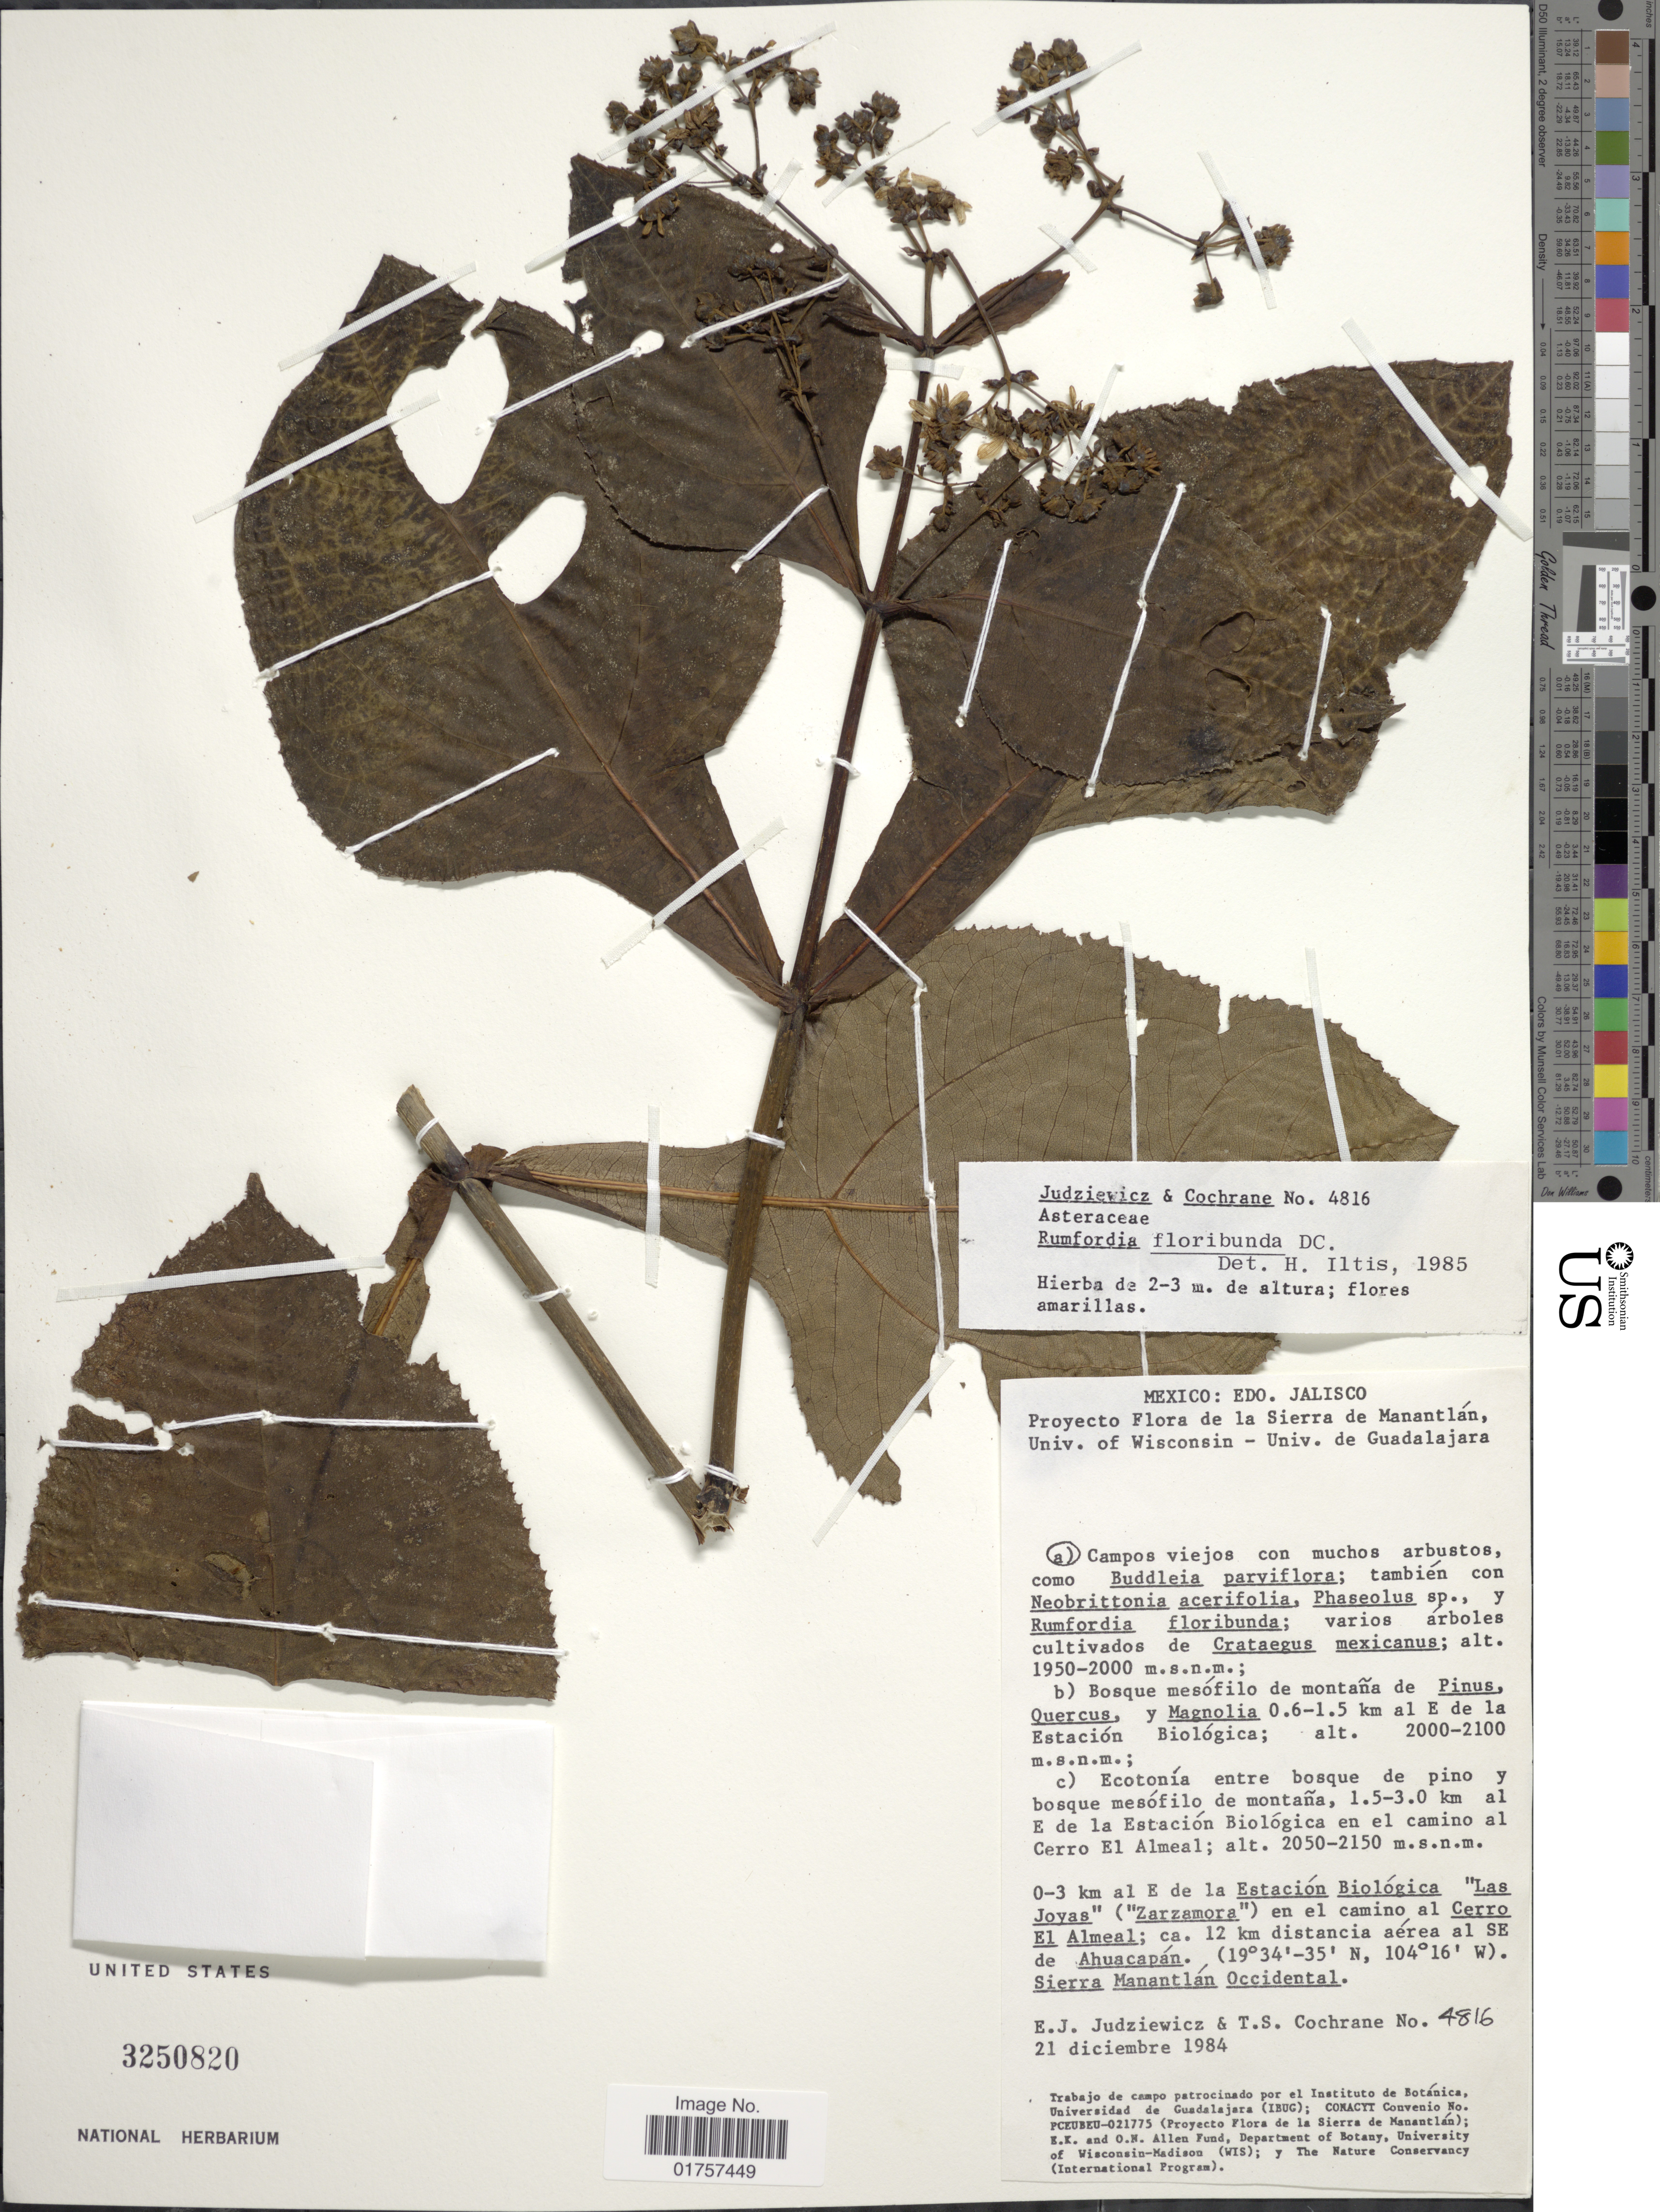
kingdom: Plantae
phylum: Tracheophyta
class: Magnoliopsida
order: Asterales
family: Asteraceae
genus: Rumfordia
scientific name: Rumfordia floribunda var. jaliscensis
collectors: E. J. Judziewicz & T. S. Cochrane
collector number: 4816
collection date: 1984-12-21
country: Mexico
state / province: Jalisco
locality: Sierra de Manantlán. 0-3 km al E de la Estación Biológica "Las Joyas"("Zarzamora") en el camino al Cerro El Almeal; ca. 12 km distancia aérea al SE de Ahuacapán. Sierra Manantlán Occidental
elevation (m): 1950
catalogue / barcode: US 3250820